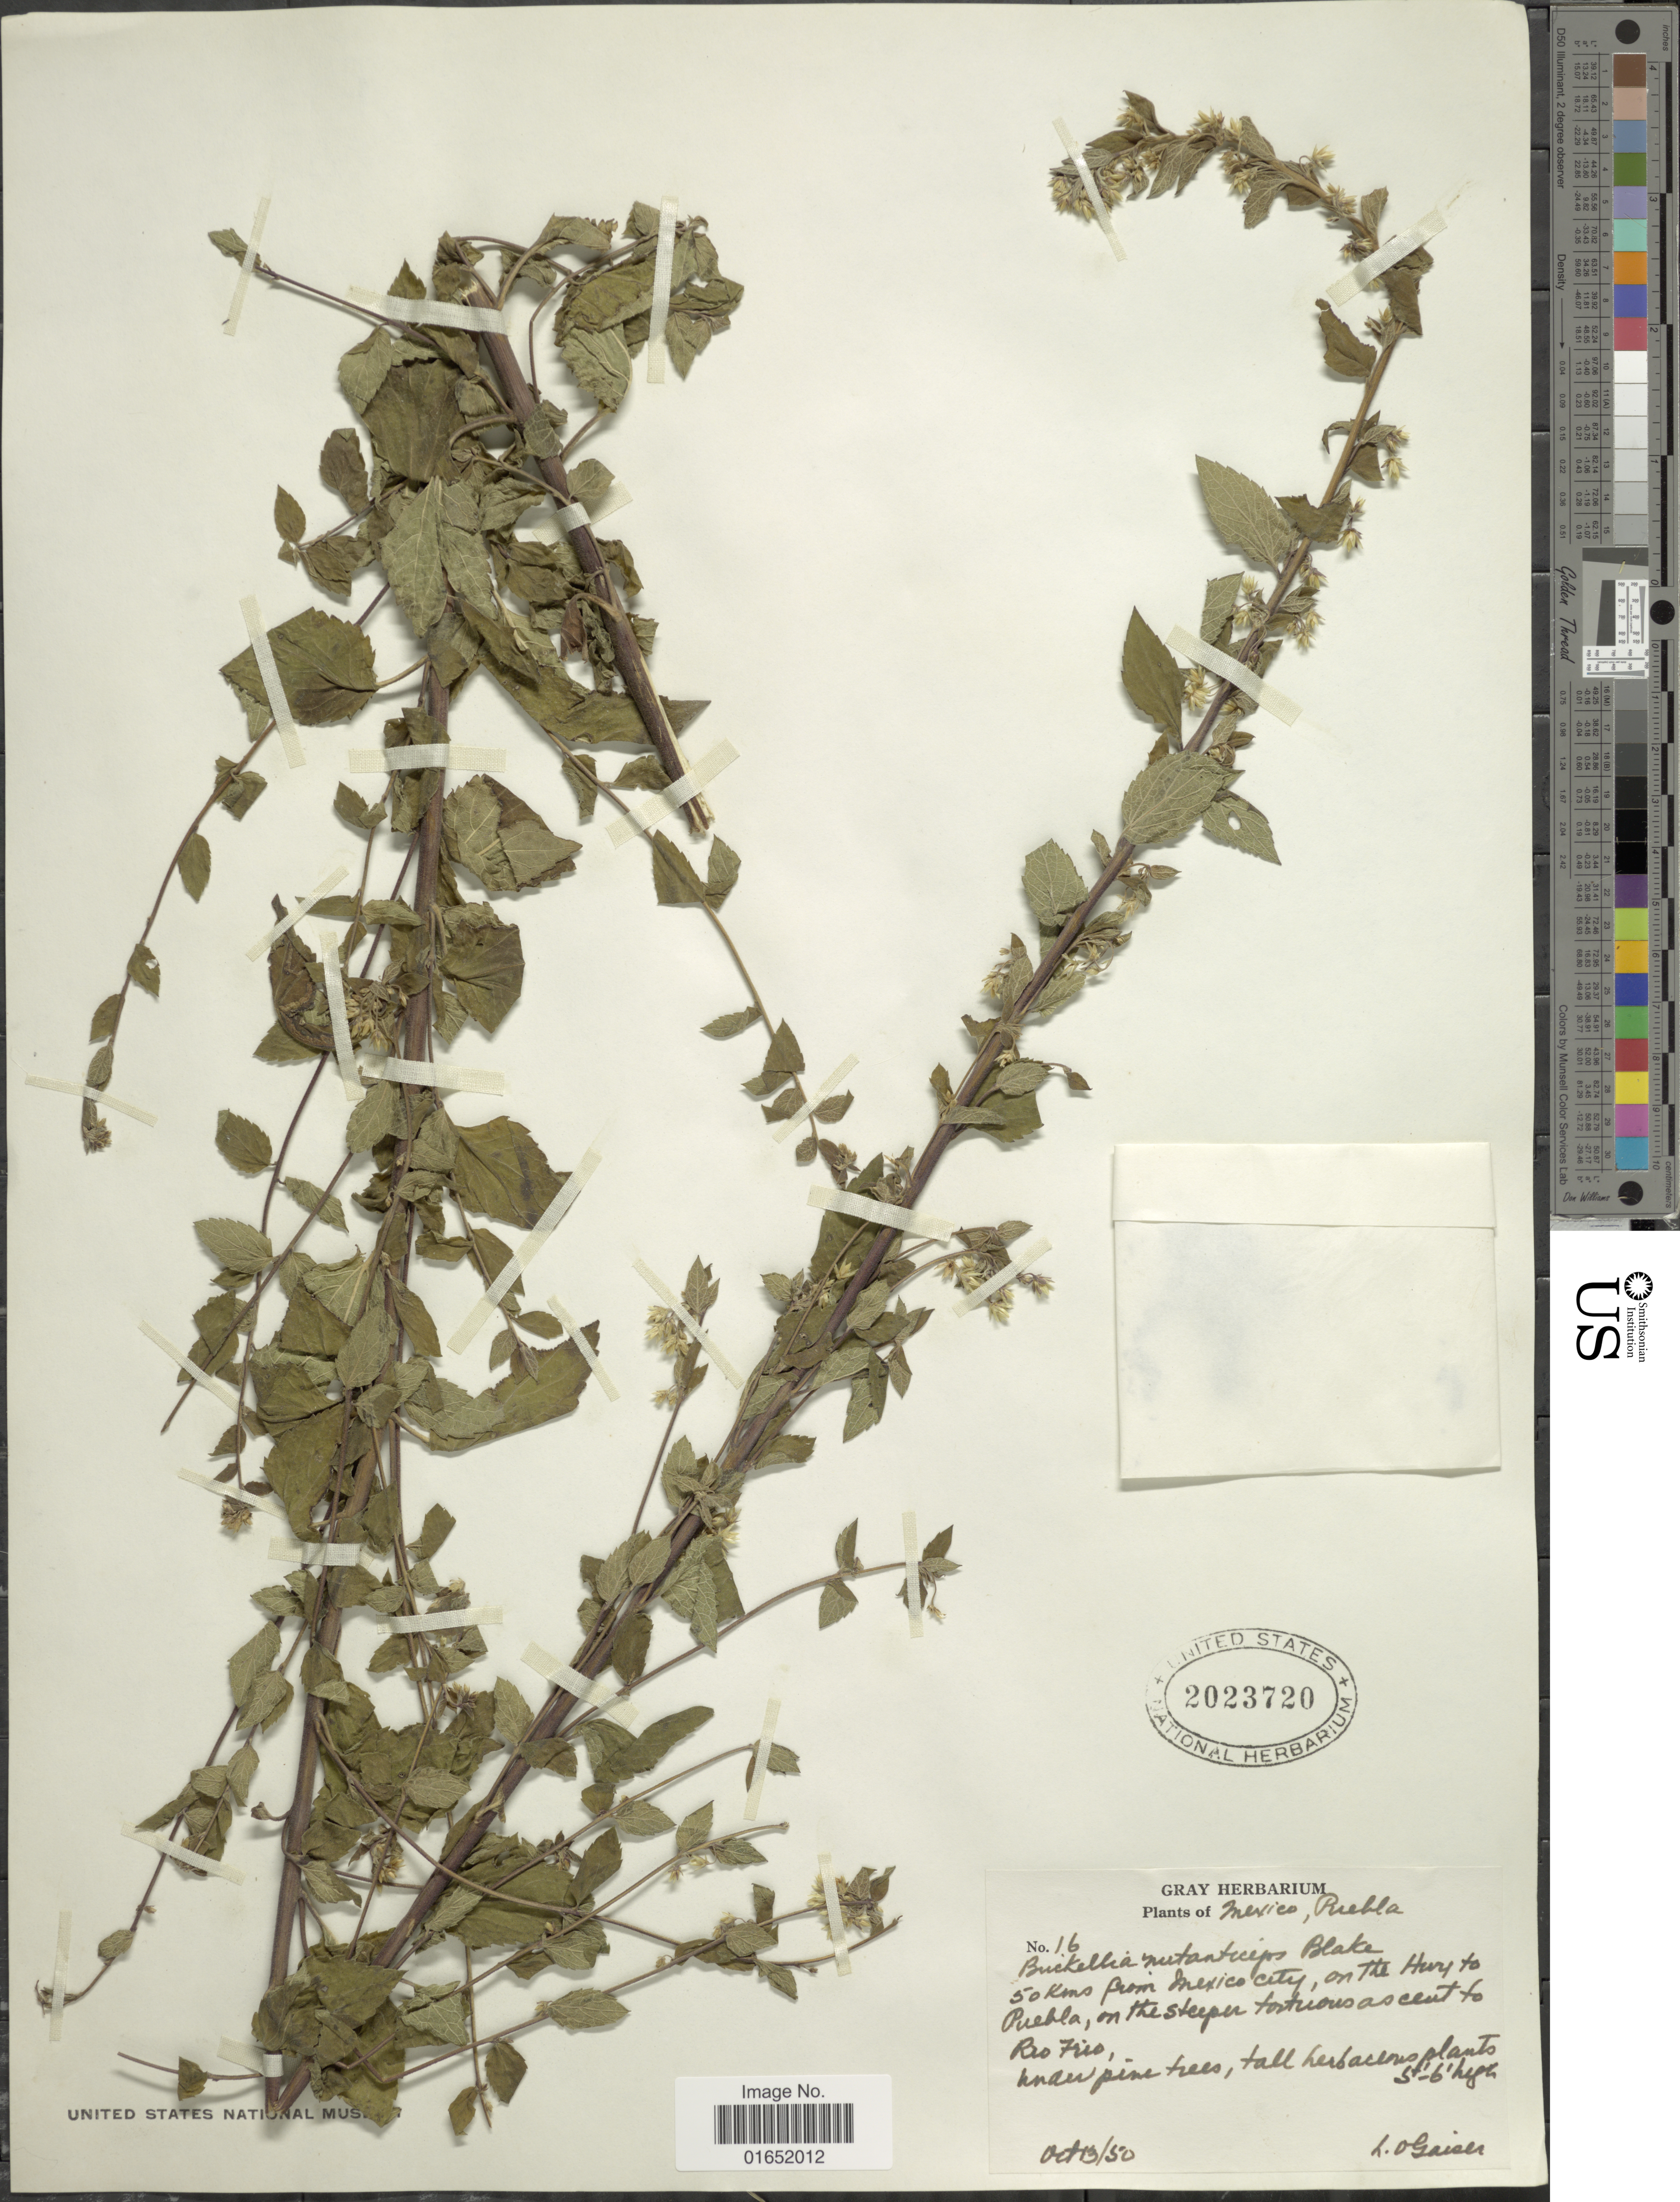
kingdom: Plantae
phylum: Tracheophyta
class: Magnoliopsida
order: Asterales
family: Asteraceae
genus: Brickellia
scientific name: Brickellia nutanticeps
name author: S.F. Blake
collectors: L. Gaiser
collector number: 16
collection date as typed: Transcribed d/m/y: 13/10/50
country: Mexico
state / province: Puebla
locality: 50 kms from Mexico City, on the Hwy to Puebla, on the steeper tortious ascent to Rio Frio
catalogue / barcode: US 2023720